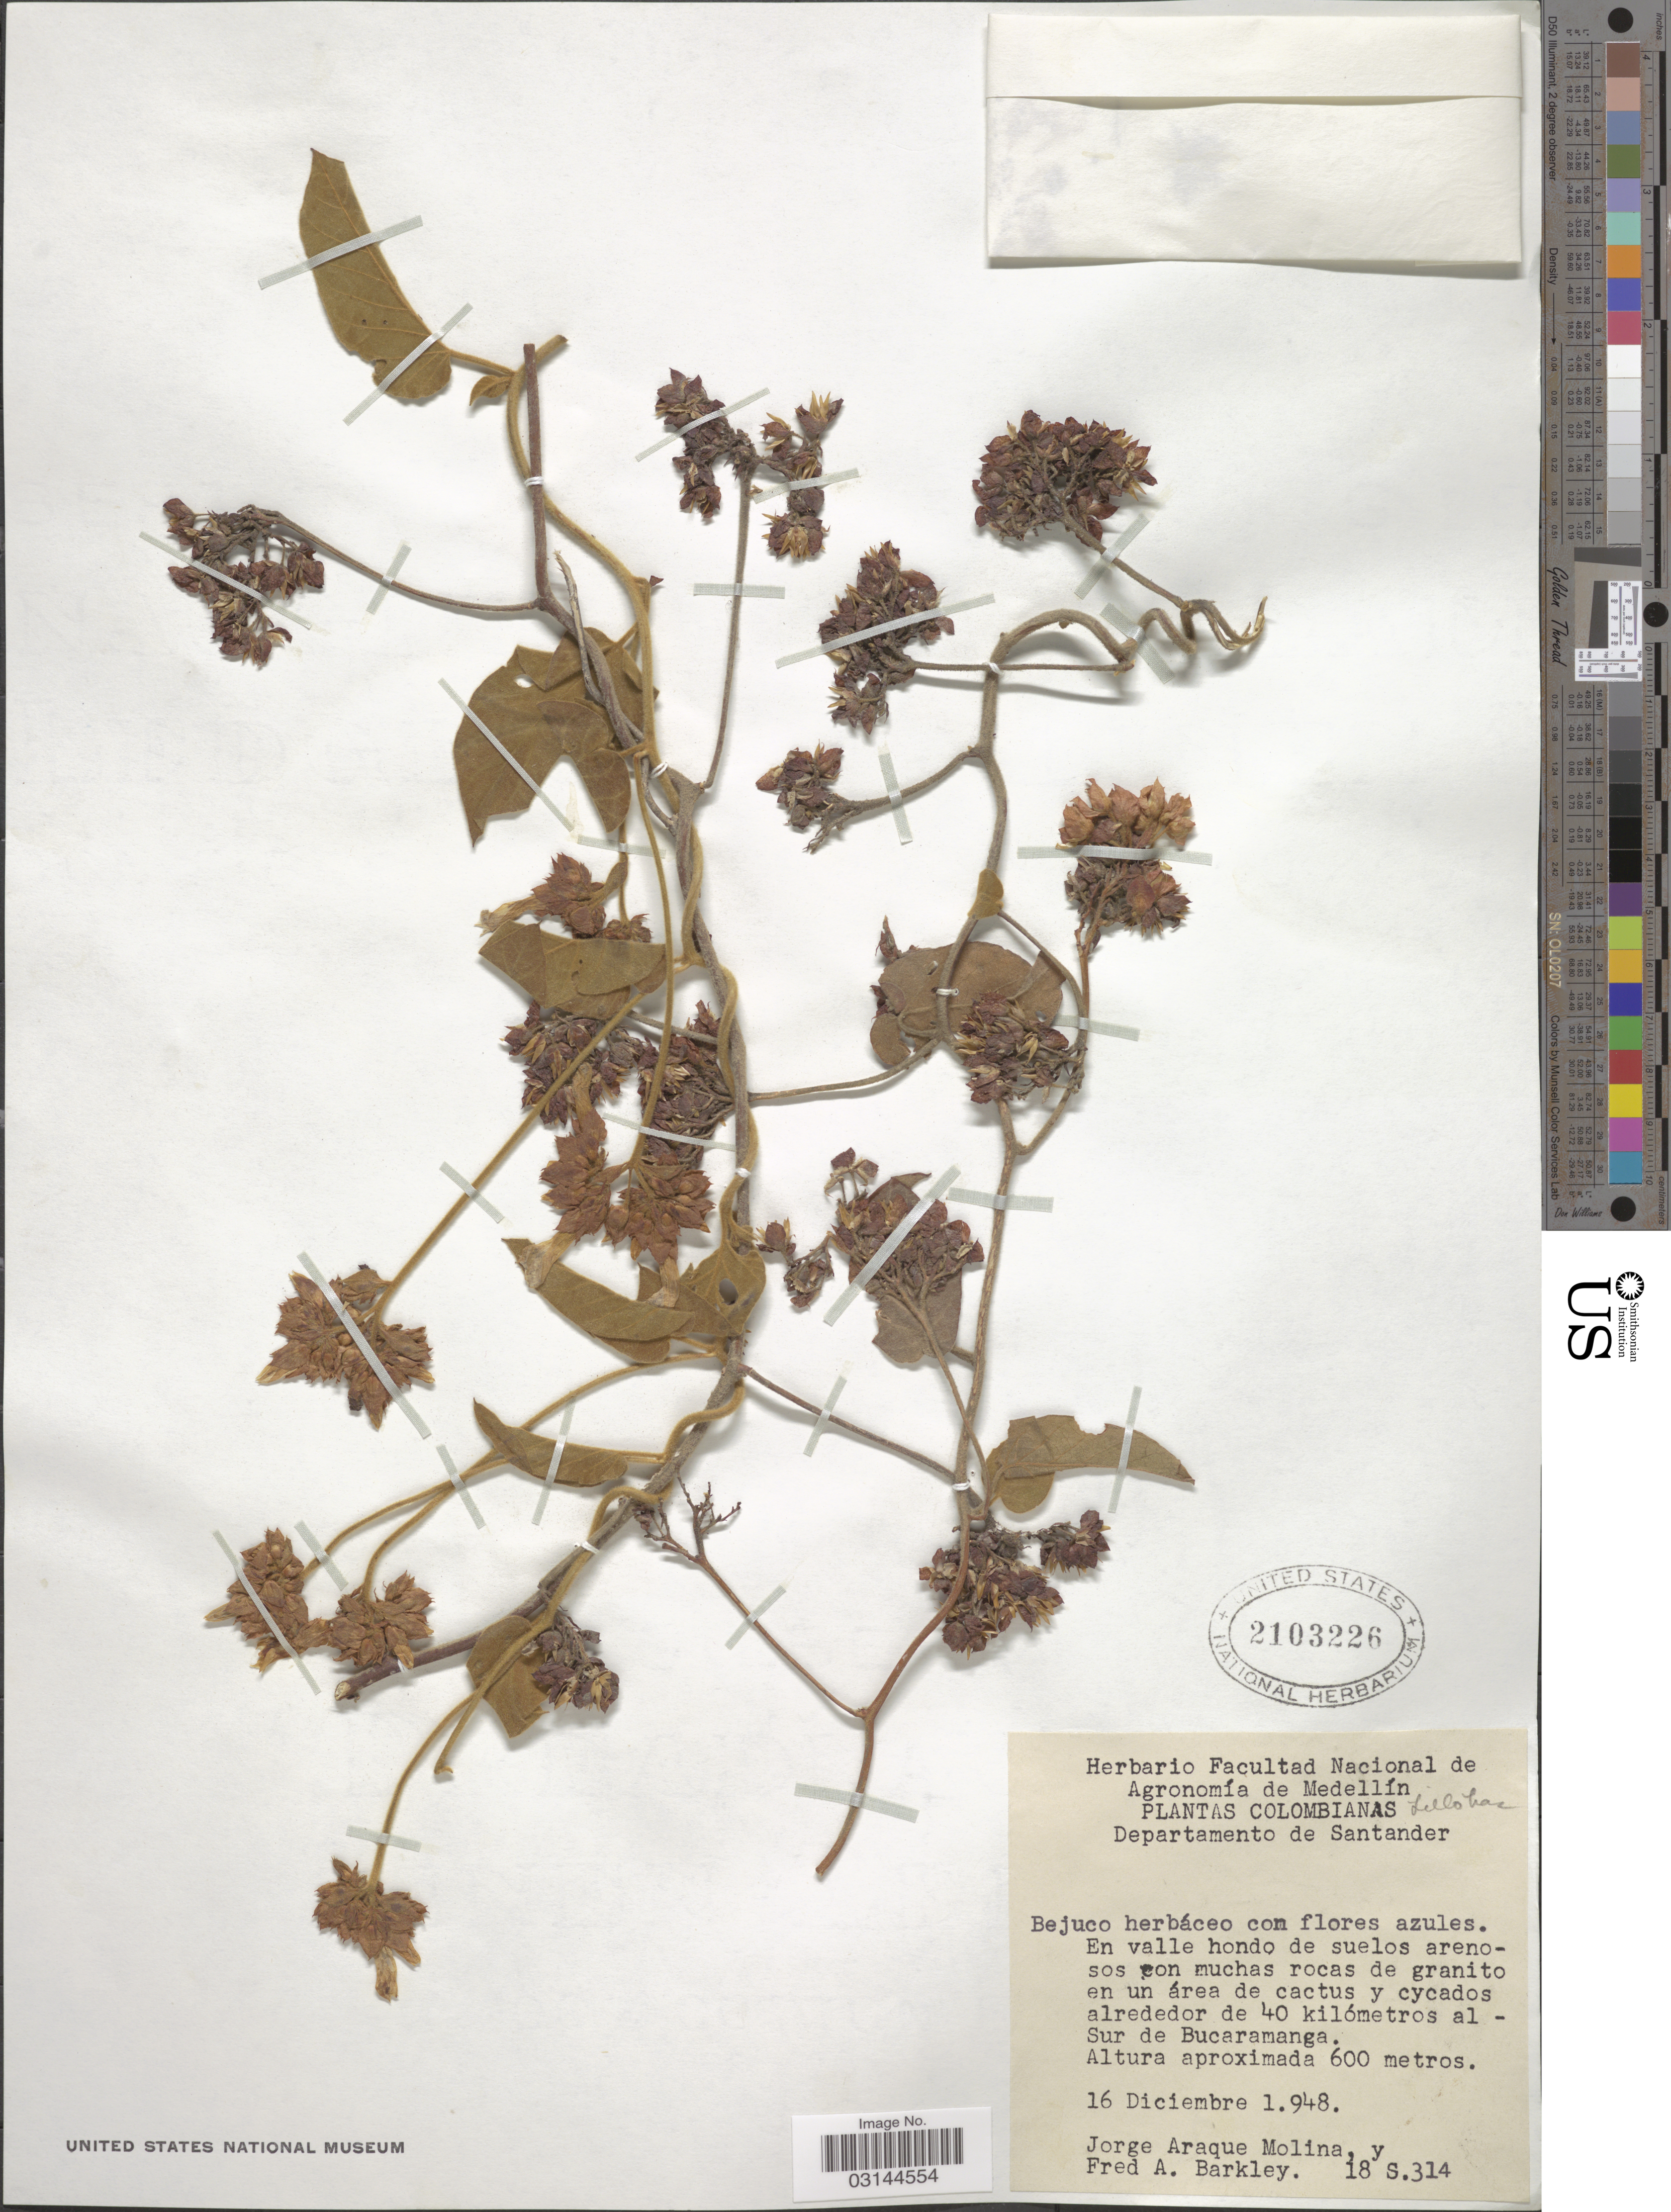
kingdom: Plantae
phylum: Tracheophyta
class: Magnoliopsida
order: Solanales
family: Convolvulaceae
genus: Jacquemontia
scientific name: Jacquemontia sp.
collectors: J. A. Molina & F. A. Barkley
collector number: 18S314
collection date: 1948-12-16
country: Colombia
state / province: Santander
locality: Departamento de Santander. Alrededor de 40 kilómetros al Sur de Bucaramanga.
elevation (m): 600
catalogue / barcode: US 2103226